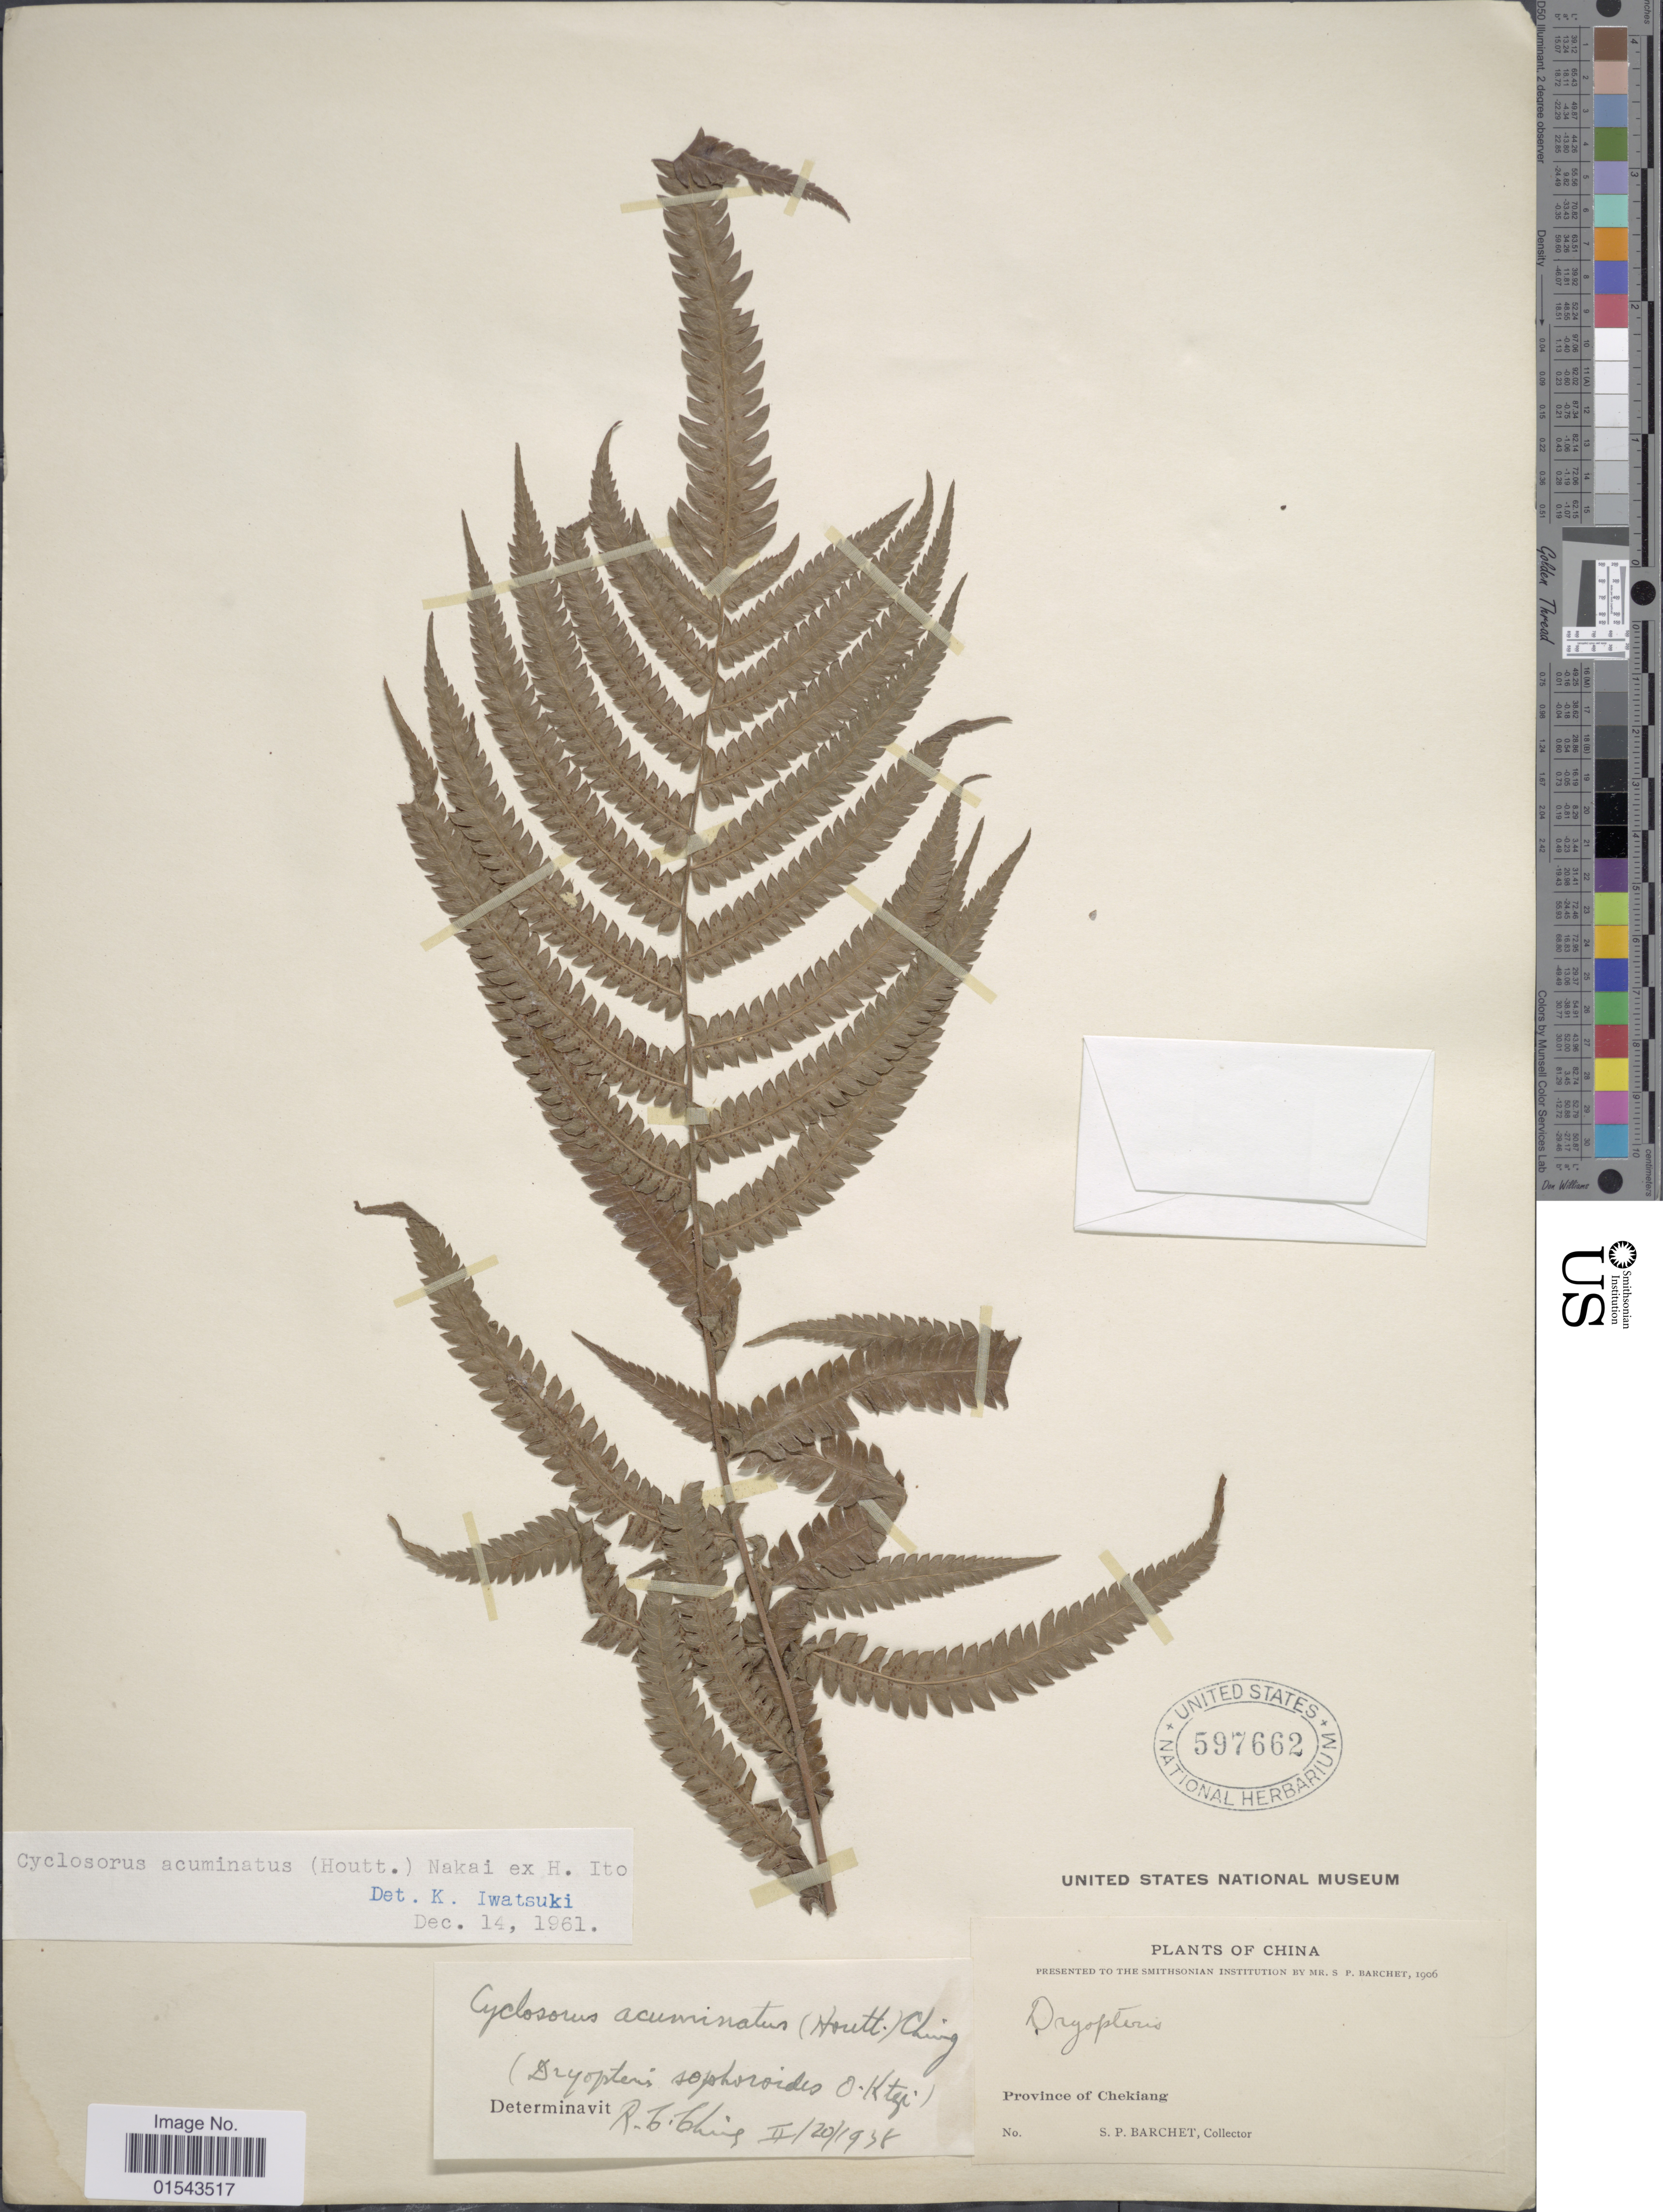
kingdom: Plantae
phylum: Tracheophyta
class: Polypodiopsida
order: Polypodiales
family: Thelypteridaceae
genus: Christella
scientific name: Christella acuminata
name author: (Houtt.) H. Lév.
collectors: S. P. Barchet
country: China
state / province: Zhejiang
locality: China, province of Chekiang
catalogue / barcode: US 597662